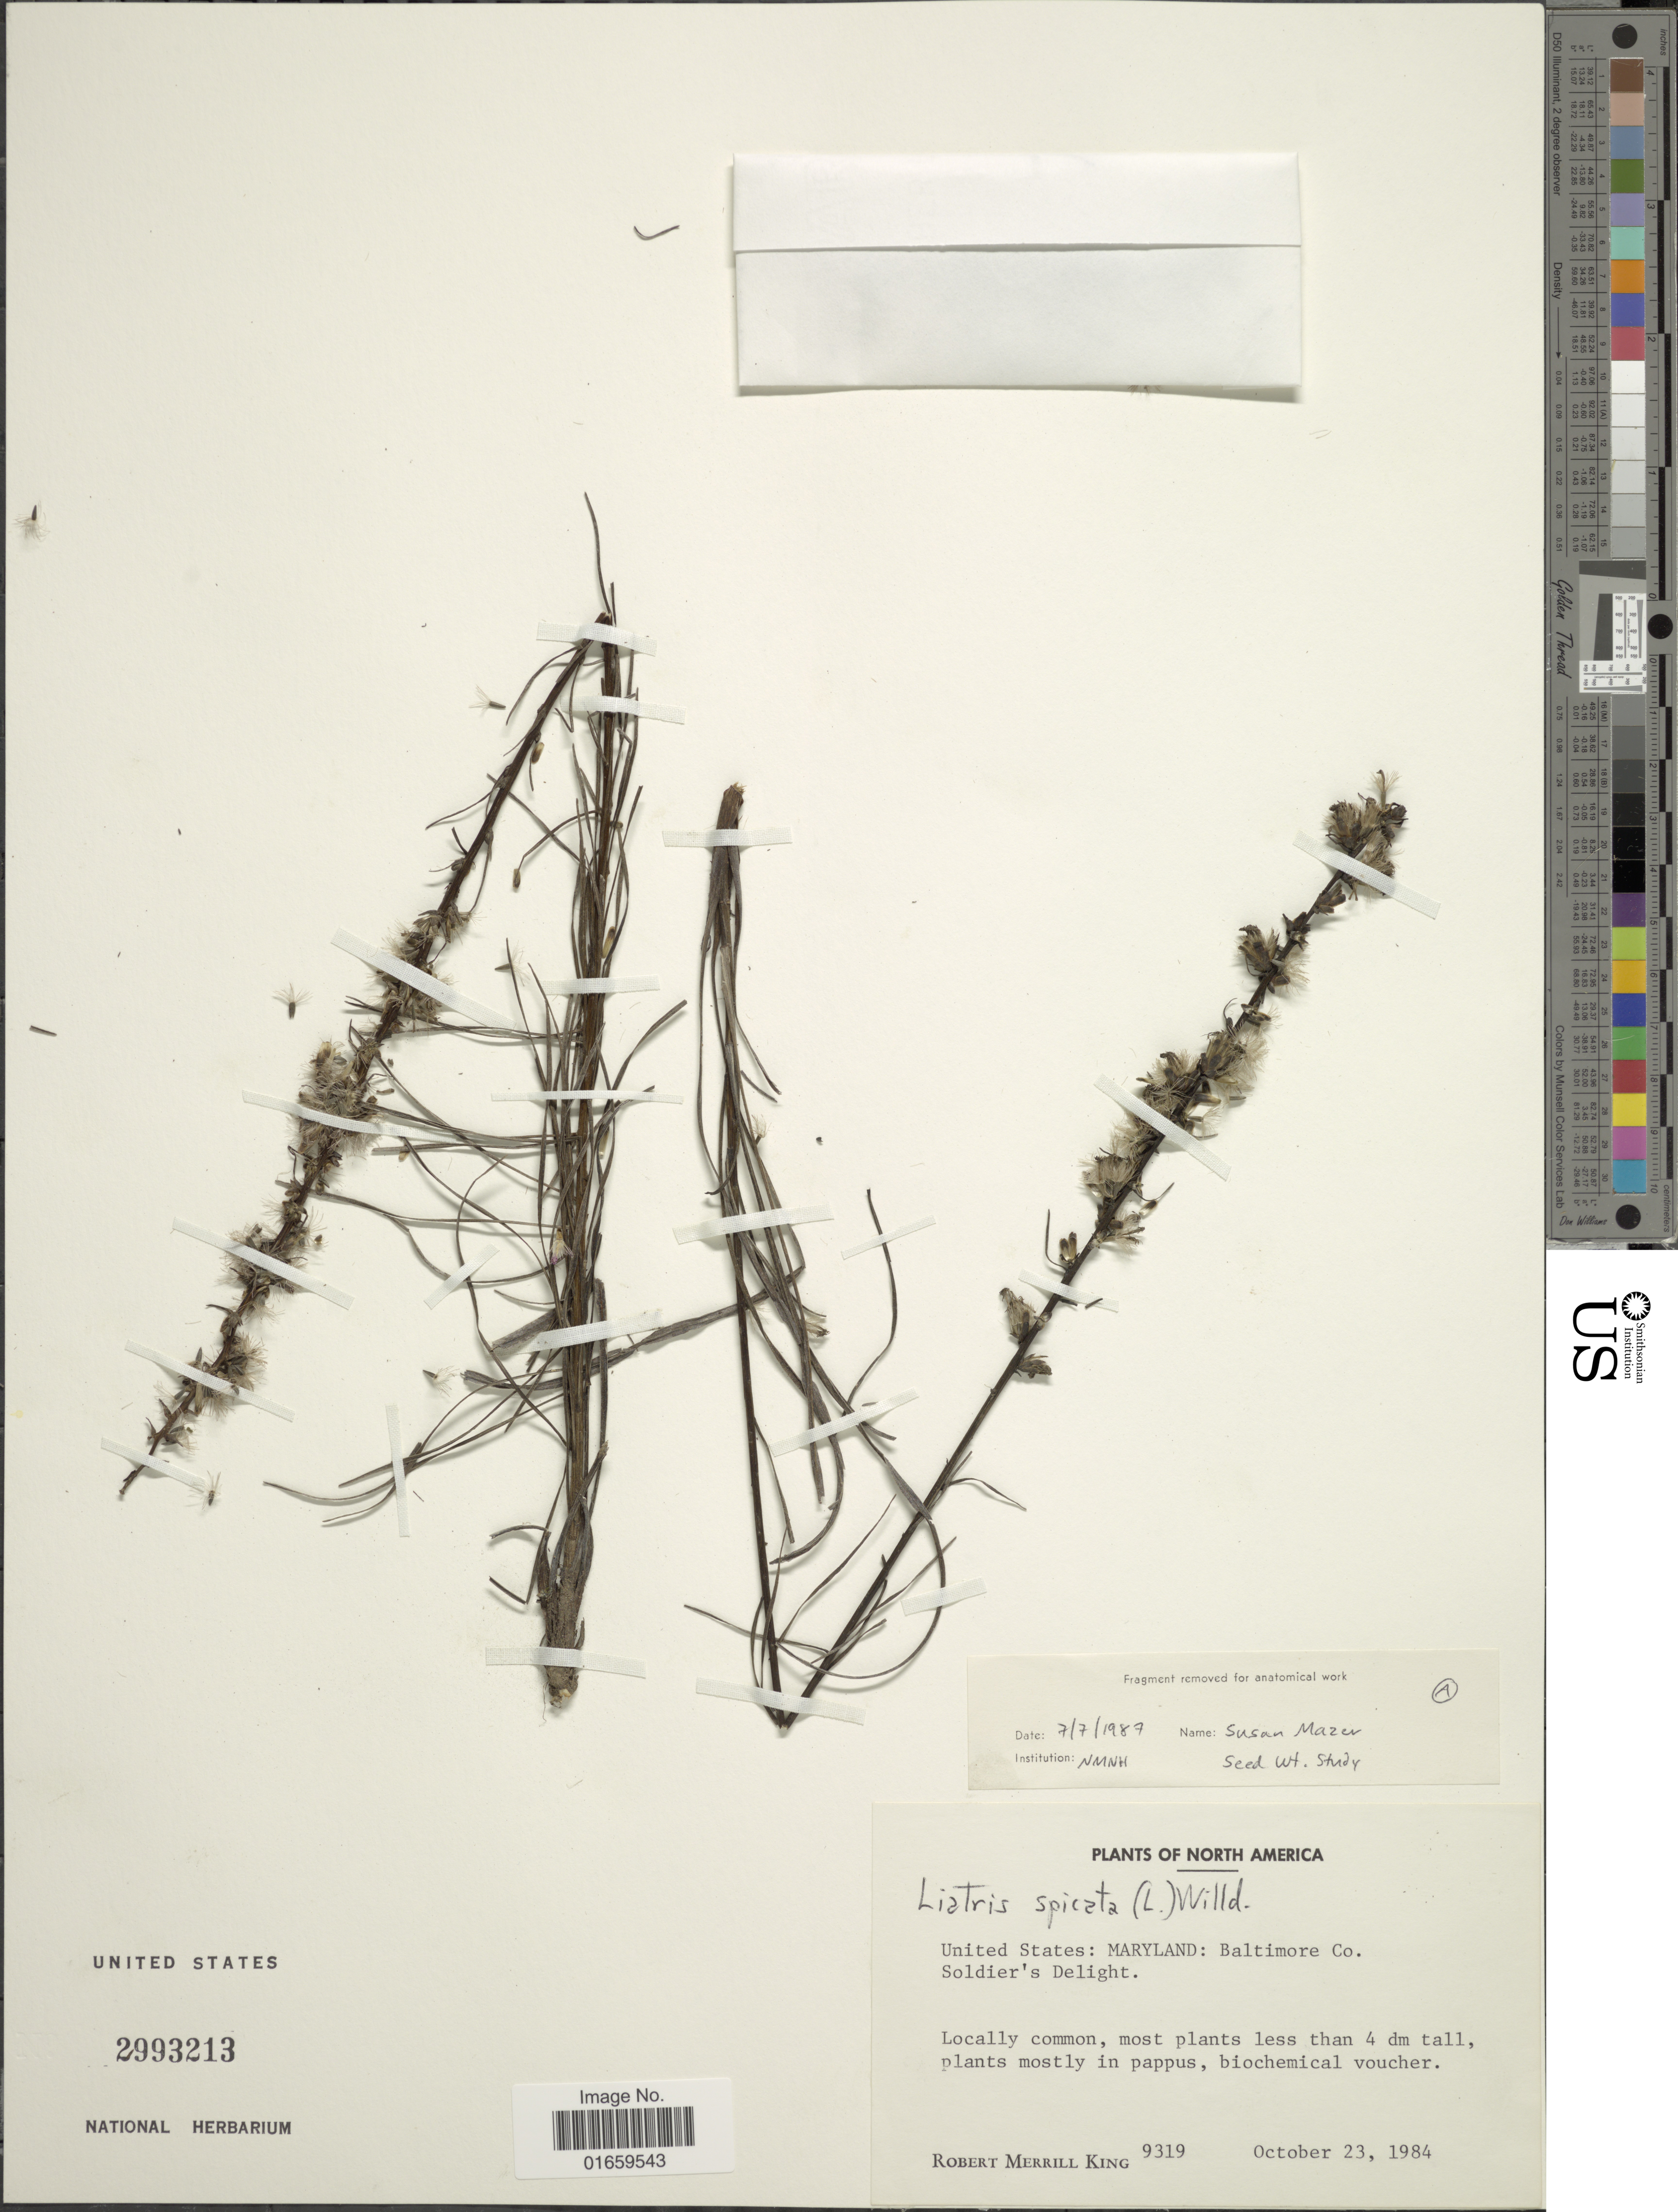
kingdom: Plantae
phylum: Tracheophyta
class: Magnoliopsida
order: Asterales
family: Asteraceae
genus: Liatris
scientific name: Liatris spicata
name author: (L.) Willd.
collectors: R. M. King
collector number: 9319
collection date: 1984-10-23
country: United States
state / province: Maryland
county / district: Baltimore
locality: United States: Maryland: Baltimore Co., Soldier's Delight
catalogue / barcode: US 2993213